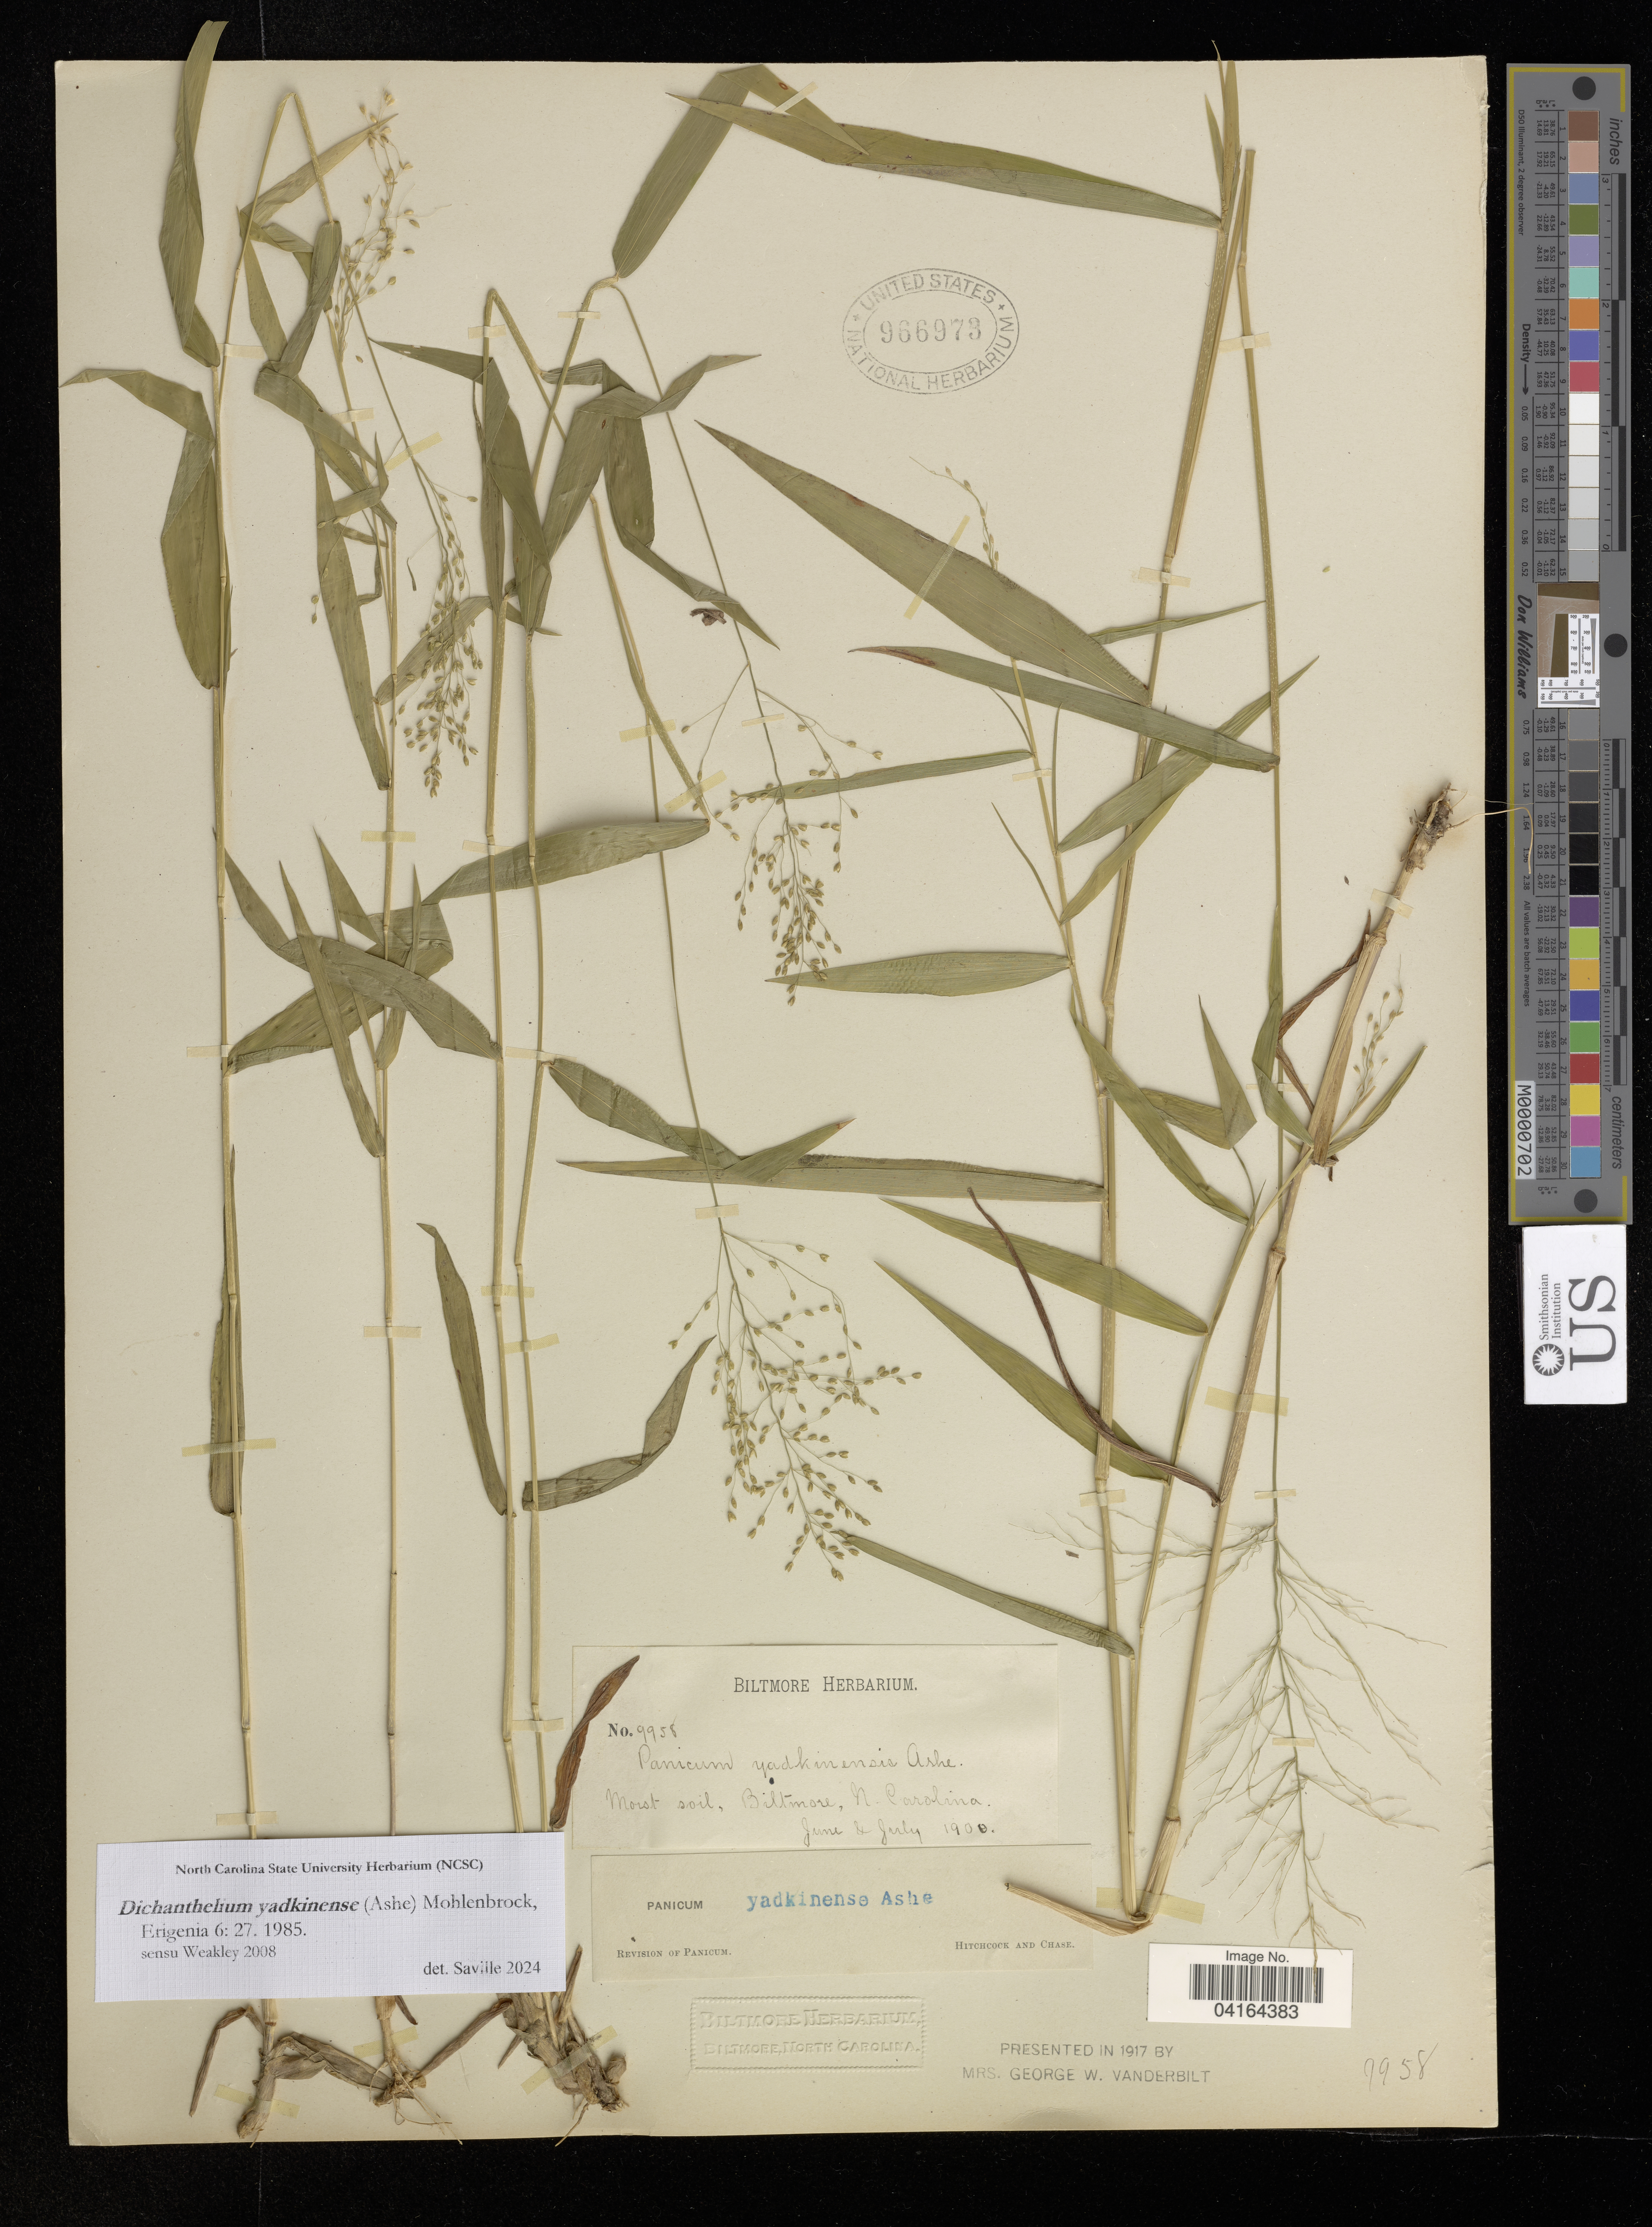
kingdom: Plantae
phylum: Tracheophyta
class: Liliopsida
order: Poales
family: Poaceae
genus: Dichanthelium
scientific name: Dichanthelium yadkinense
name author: (Ashe) Mohlenbr.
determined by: Saville, A. C., (NCSC), North Carolina State University (UNITED STATES)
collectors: ex herb. Biltmore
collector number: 9958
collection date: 1900-06/1900-07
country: United States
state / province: North Carolina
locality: Biltmore.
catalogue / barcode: US 966973